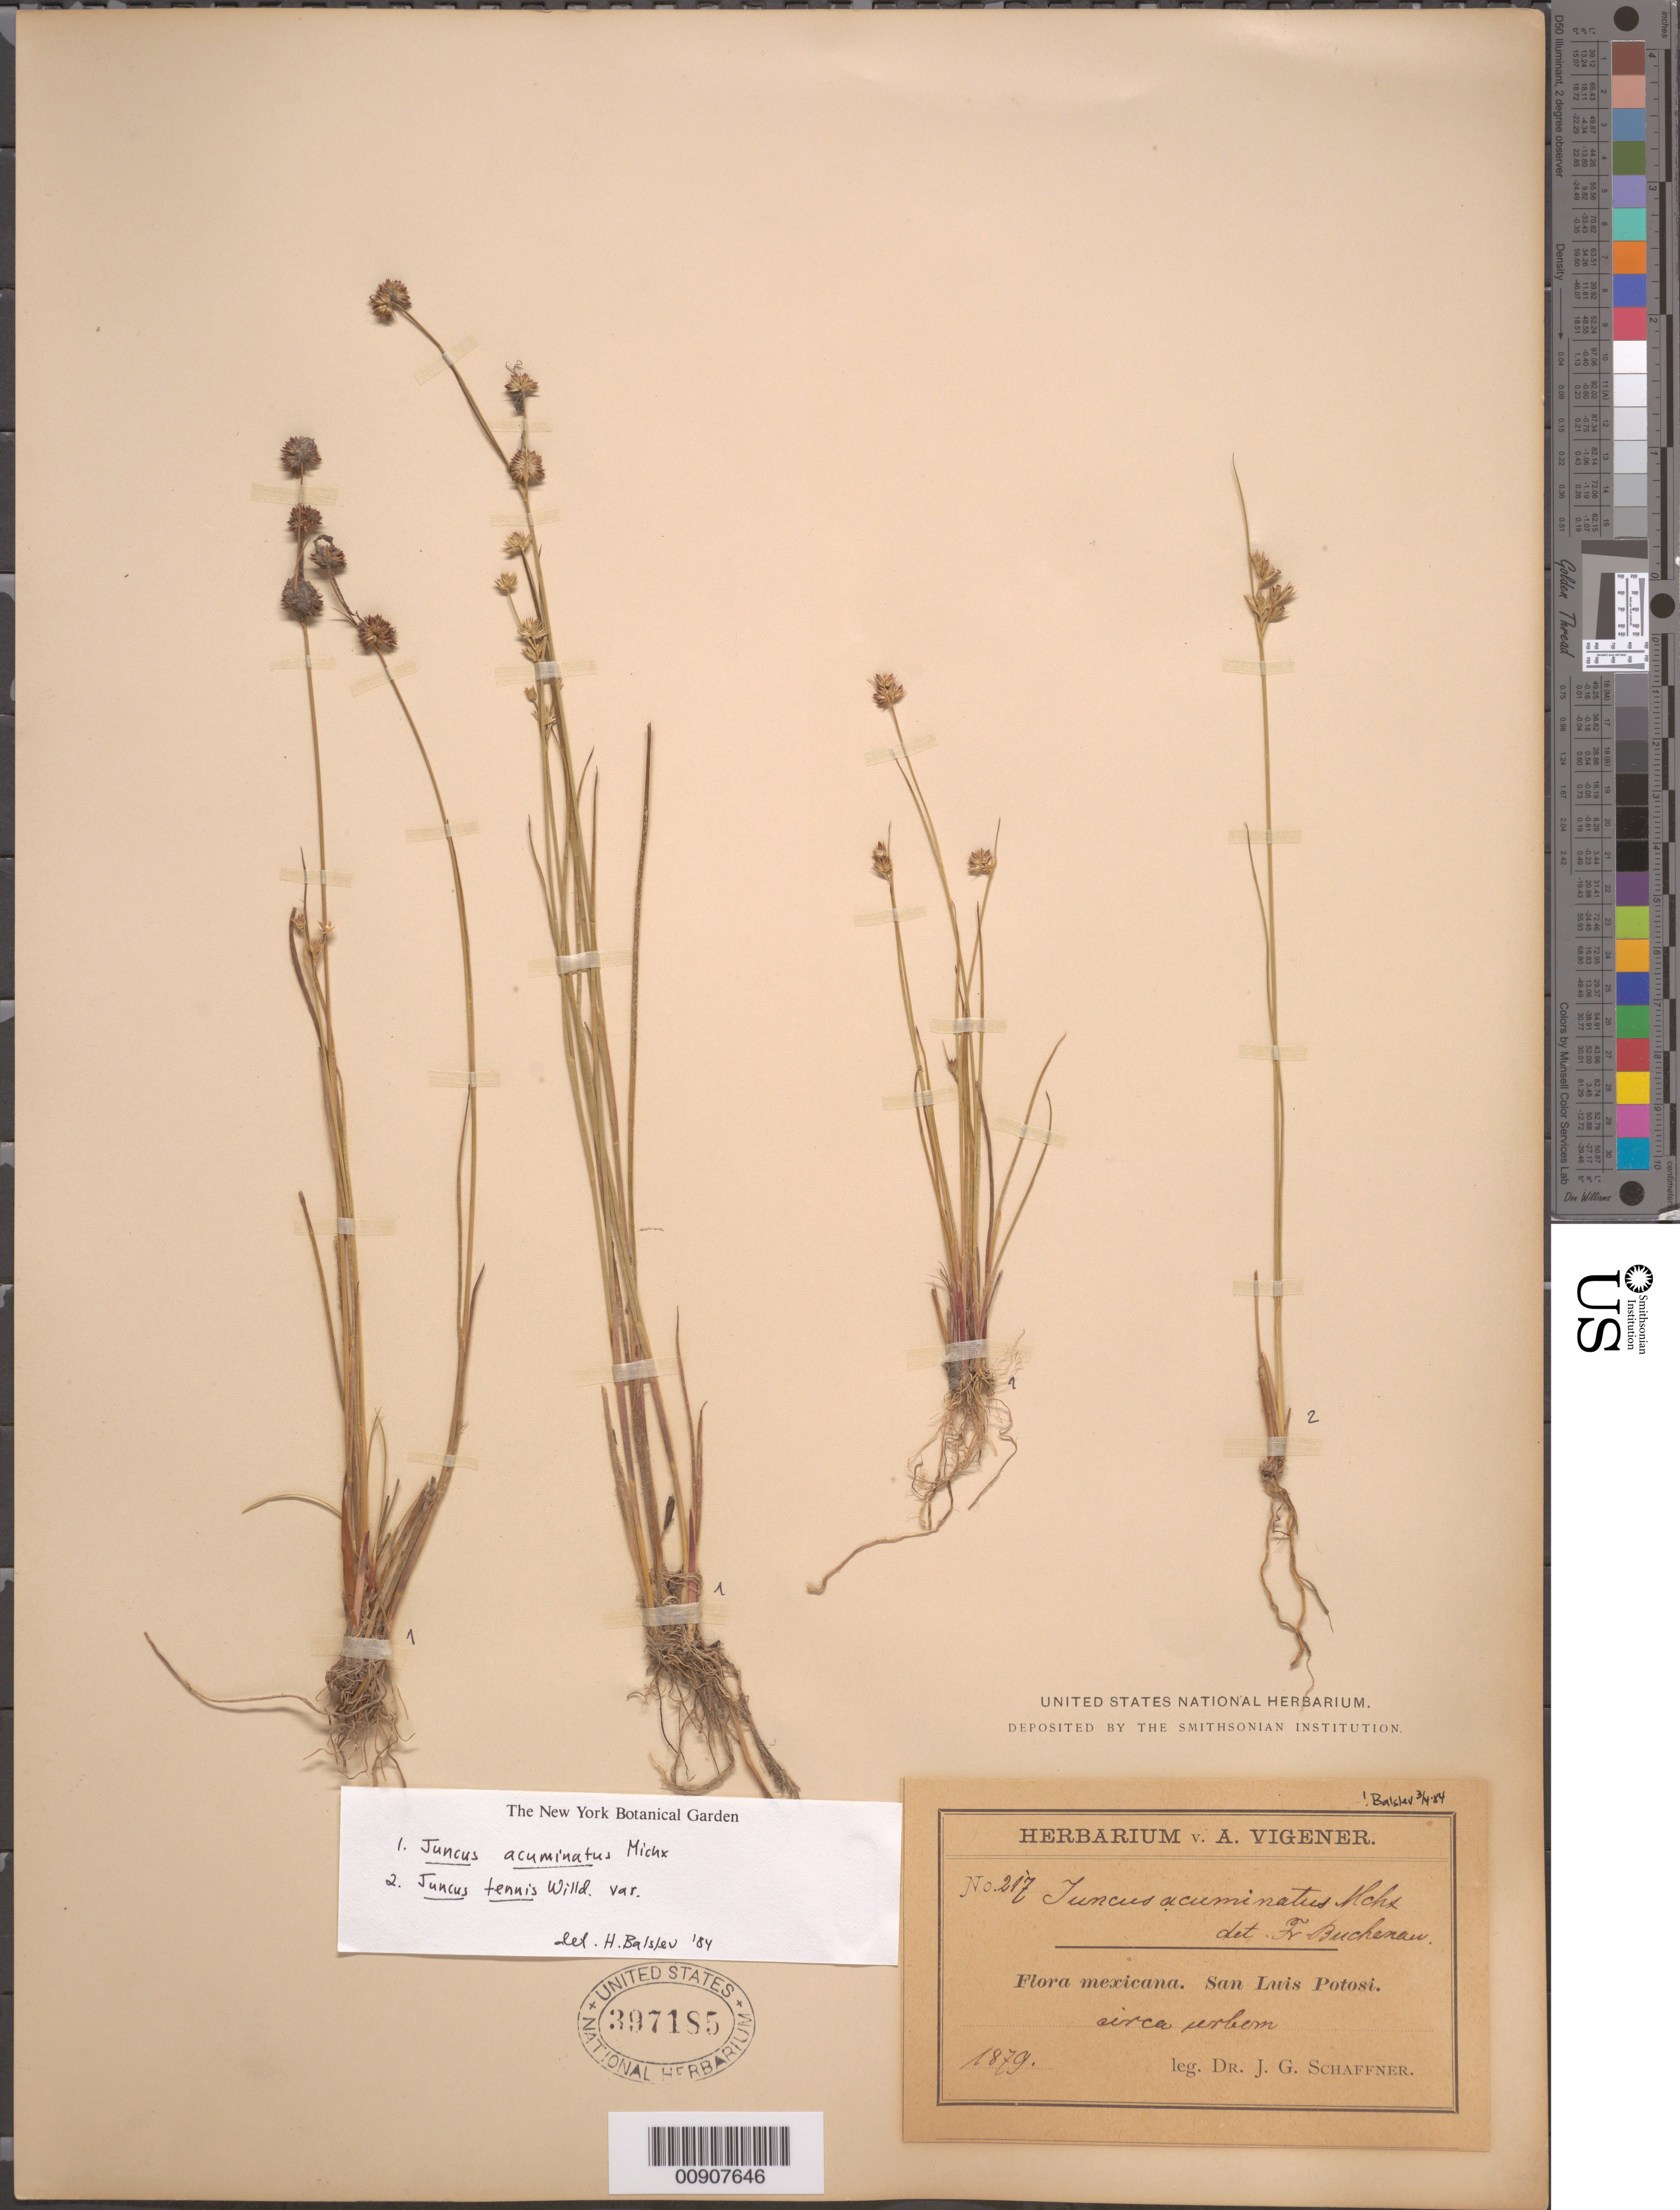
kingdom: Plantae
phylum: Tracheophyta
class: Liliopsida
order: Poales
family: Juncaceae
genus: Juncus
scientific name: Juncus acuminatus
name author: Michx.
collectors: J. G. Schaffner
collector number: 217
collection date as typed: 1879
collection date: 1879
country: Mexico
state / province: San Luis Potosí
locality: San Luis Potosí. Circa urbem.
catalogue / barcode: US 397185